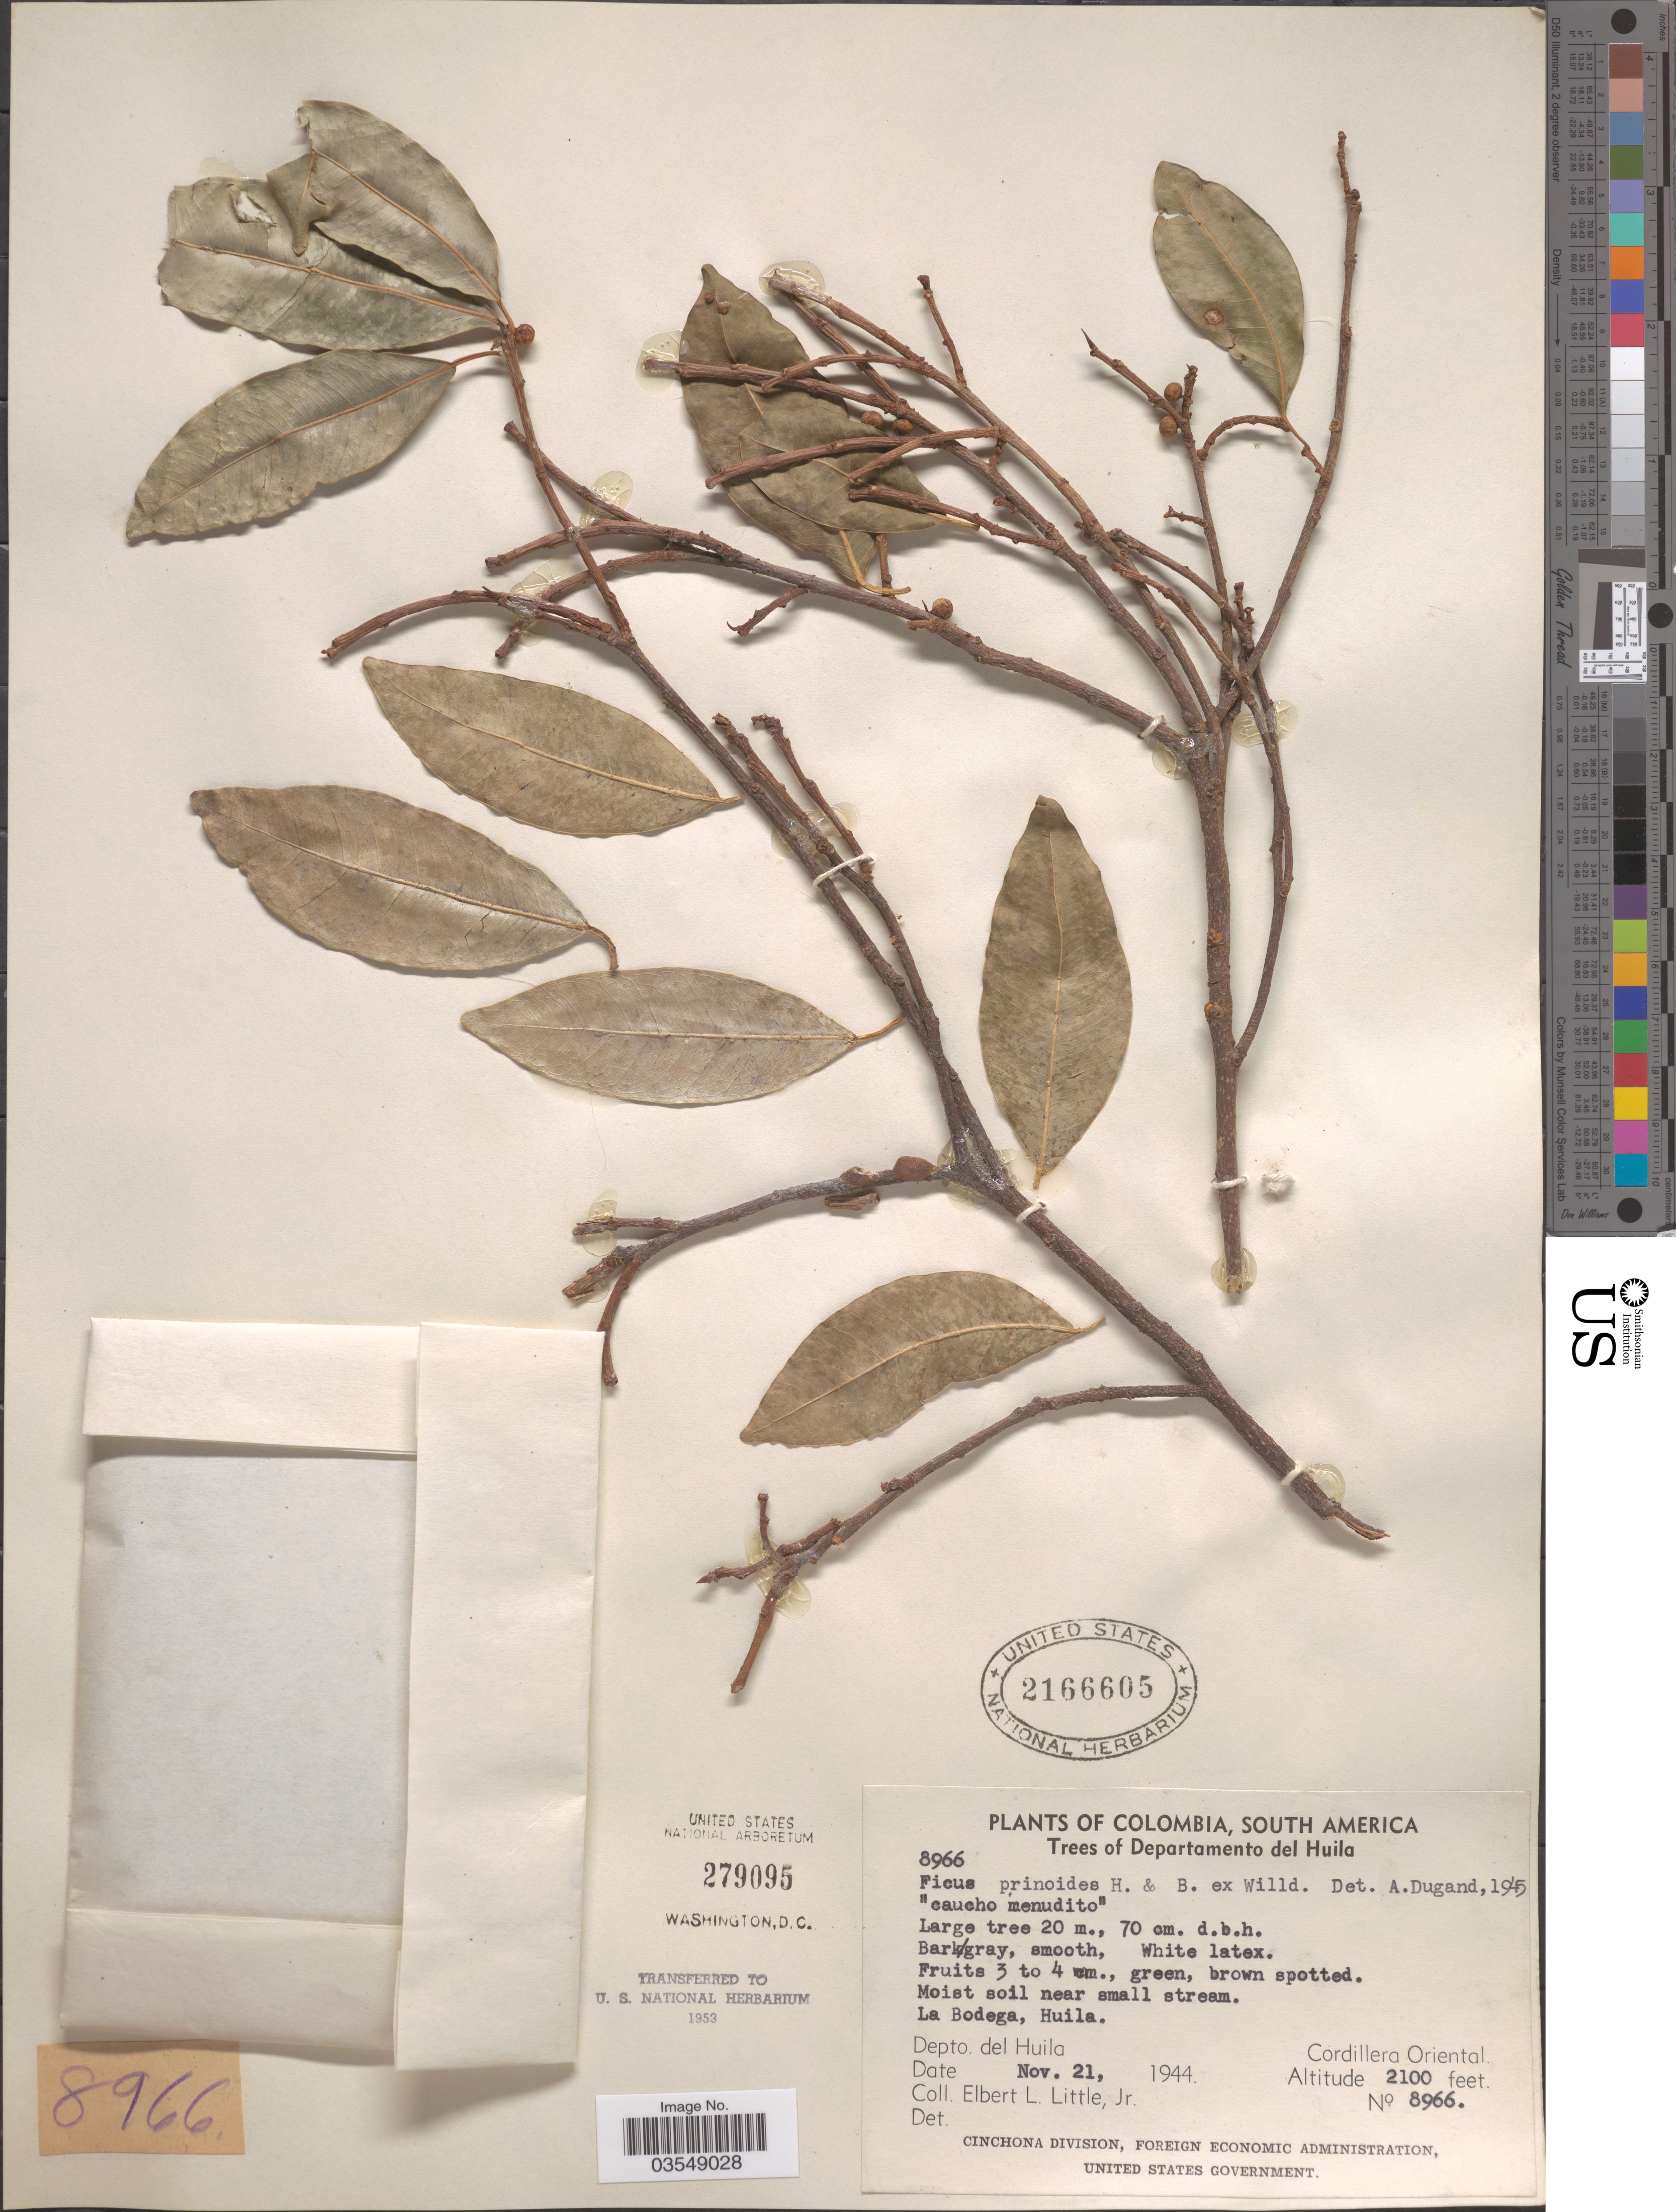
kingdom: Plantae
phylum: Tracheophyta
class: Magnoliopsida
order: Rosales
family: Moraceae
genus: Ficus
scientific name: Ficus pallida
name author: Vahl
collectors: E. L. Little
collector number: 8966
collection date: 1944-11-21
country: Colombia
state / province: Huila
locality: La Bodega, Huila. Departamento del Huila, Cordillera Oriental.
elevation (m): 640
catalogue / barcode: US 2166605